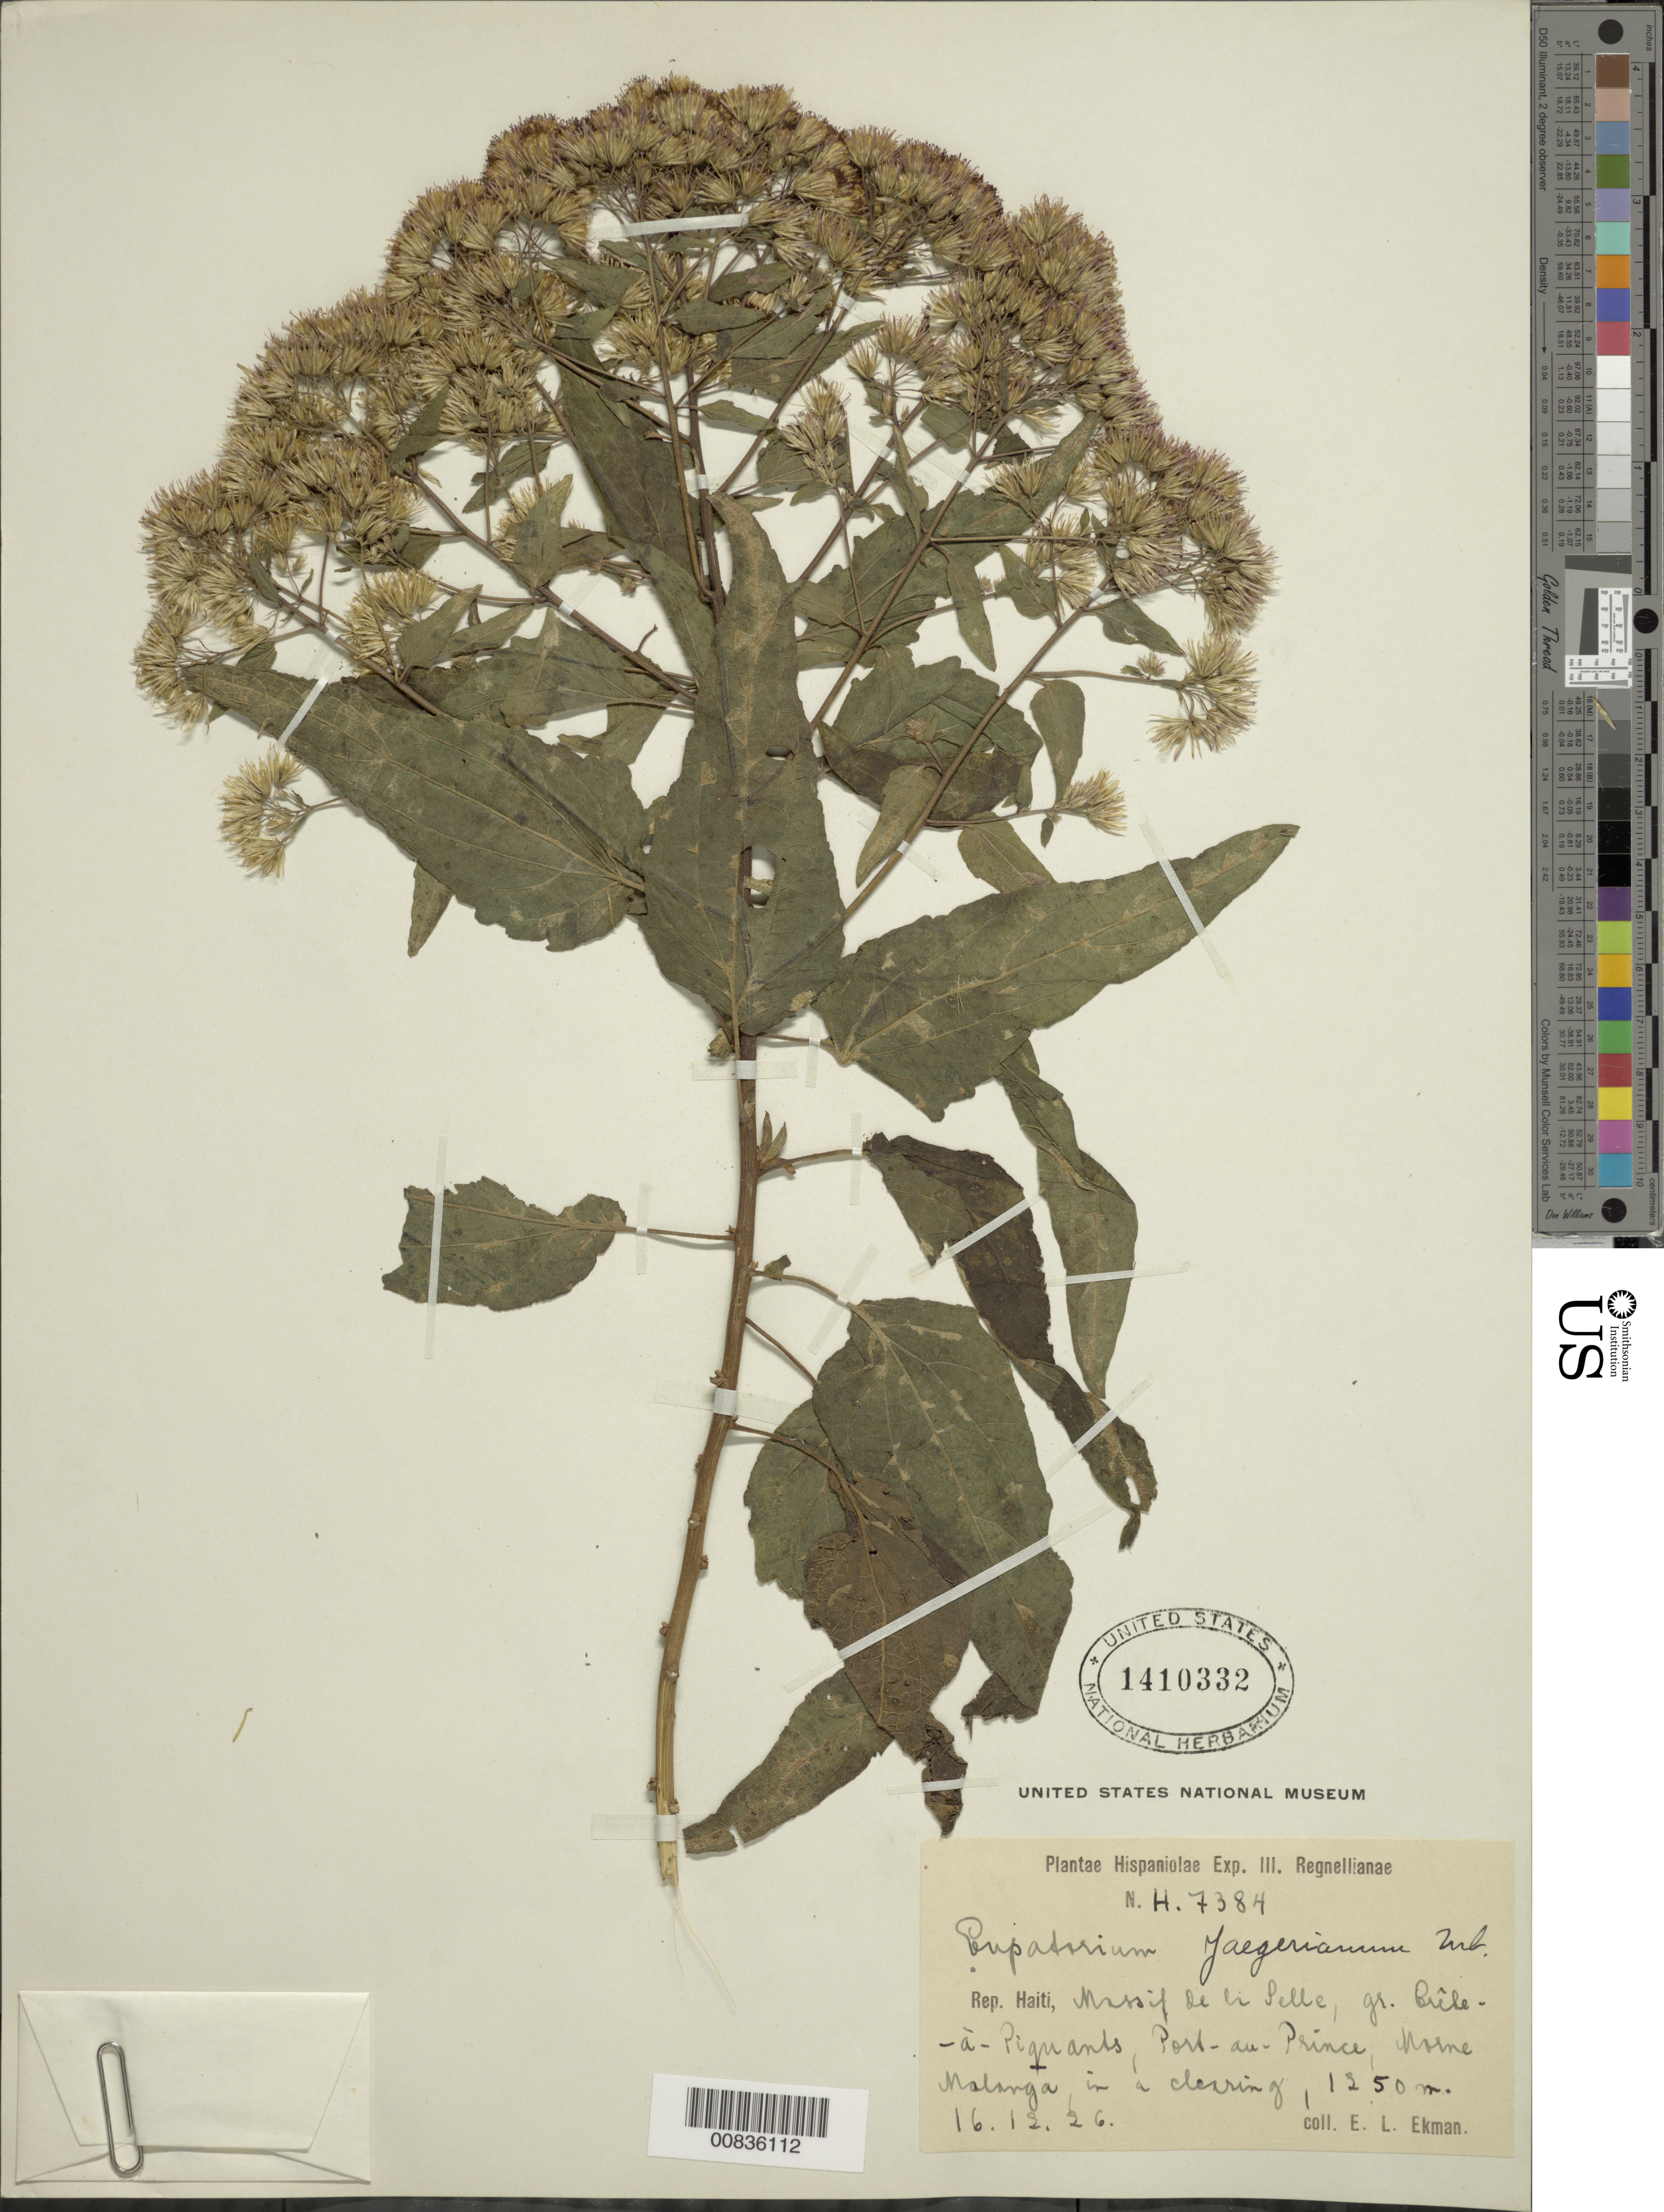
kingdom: Plantae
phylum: Tracheophyta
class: Magnoliopsida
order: Asterales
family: Asteraceae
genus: Koanophyllon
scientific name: Koanophyllon jaegerianum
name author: (Urb.) R.M. King & H. Rob.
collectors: E. L. Ekman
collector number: H 7384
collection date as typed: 16 Dec 1926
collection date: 1926-12-16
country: Haiti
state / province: Ouest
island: Hispaniola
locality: Massif de la Selle, Gr. Crête-à-Piquants, Port-au-Prince, Morne Malanga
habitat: In a clearing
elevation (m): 1250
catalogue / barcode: US 1410332